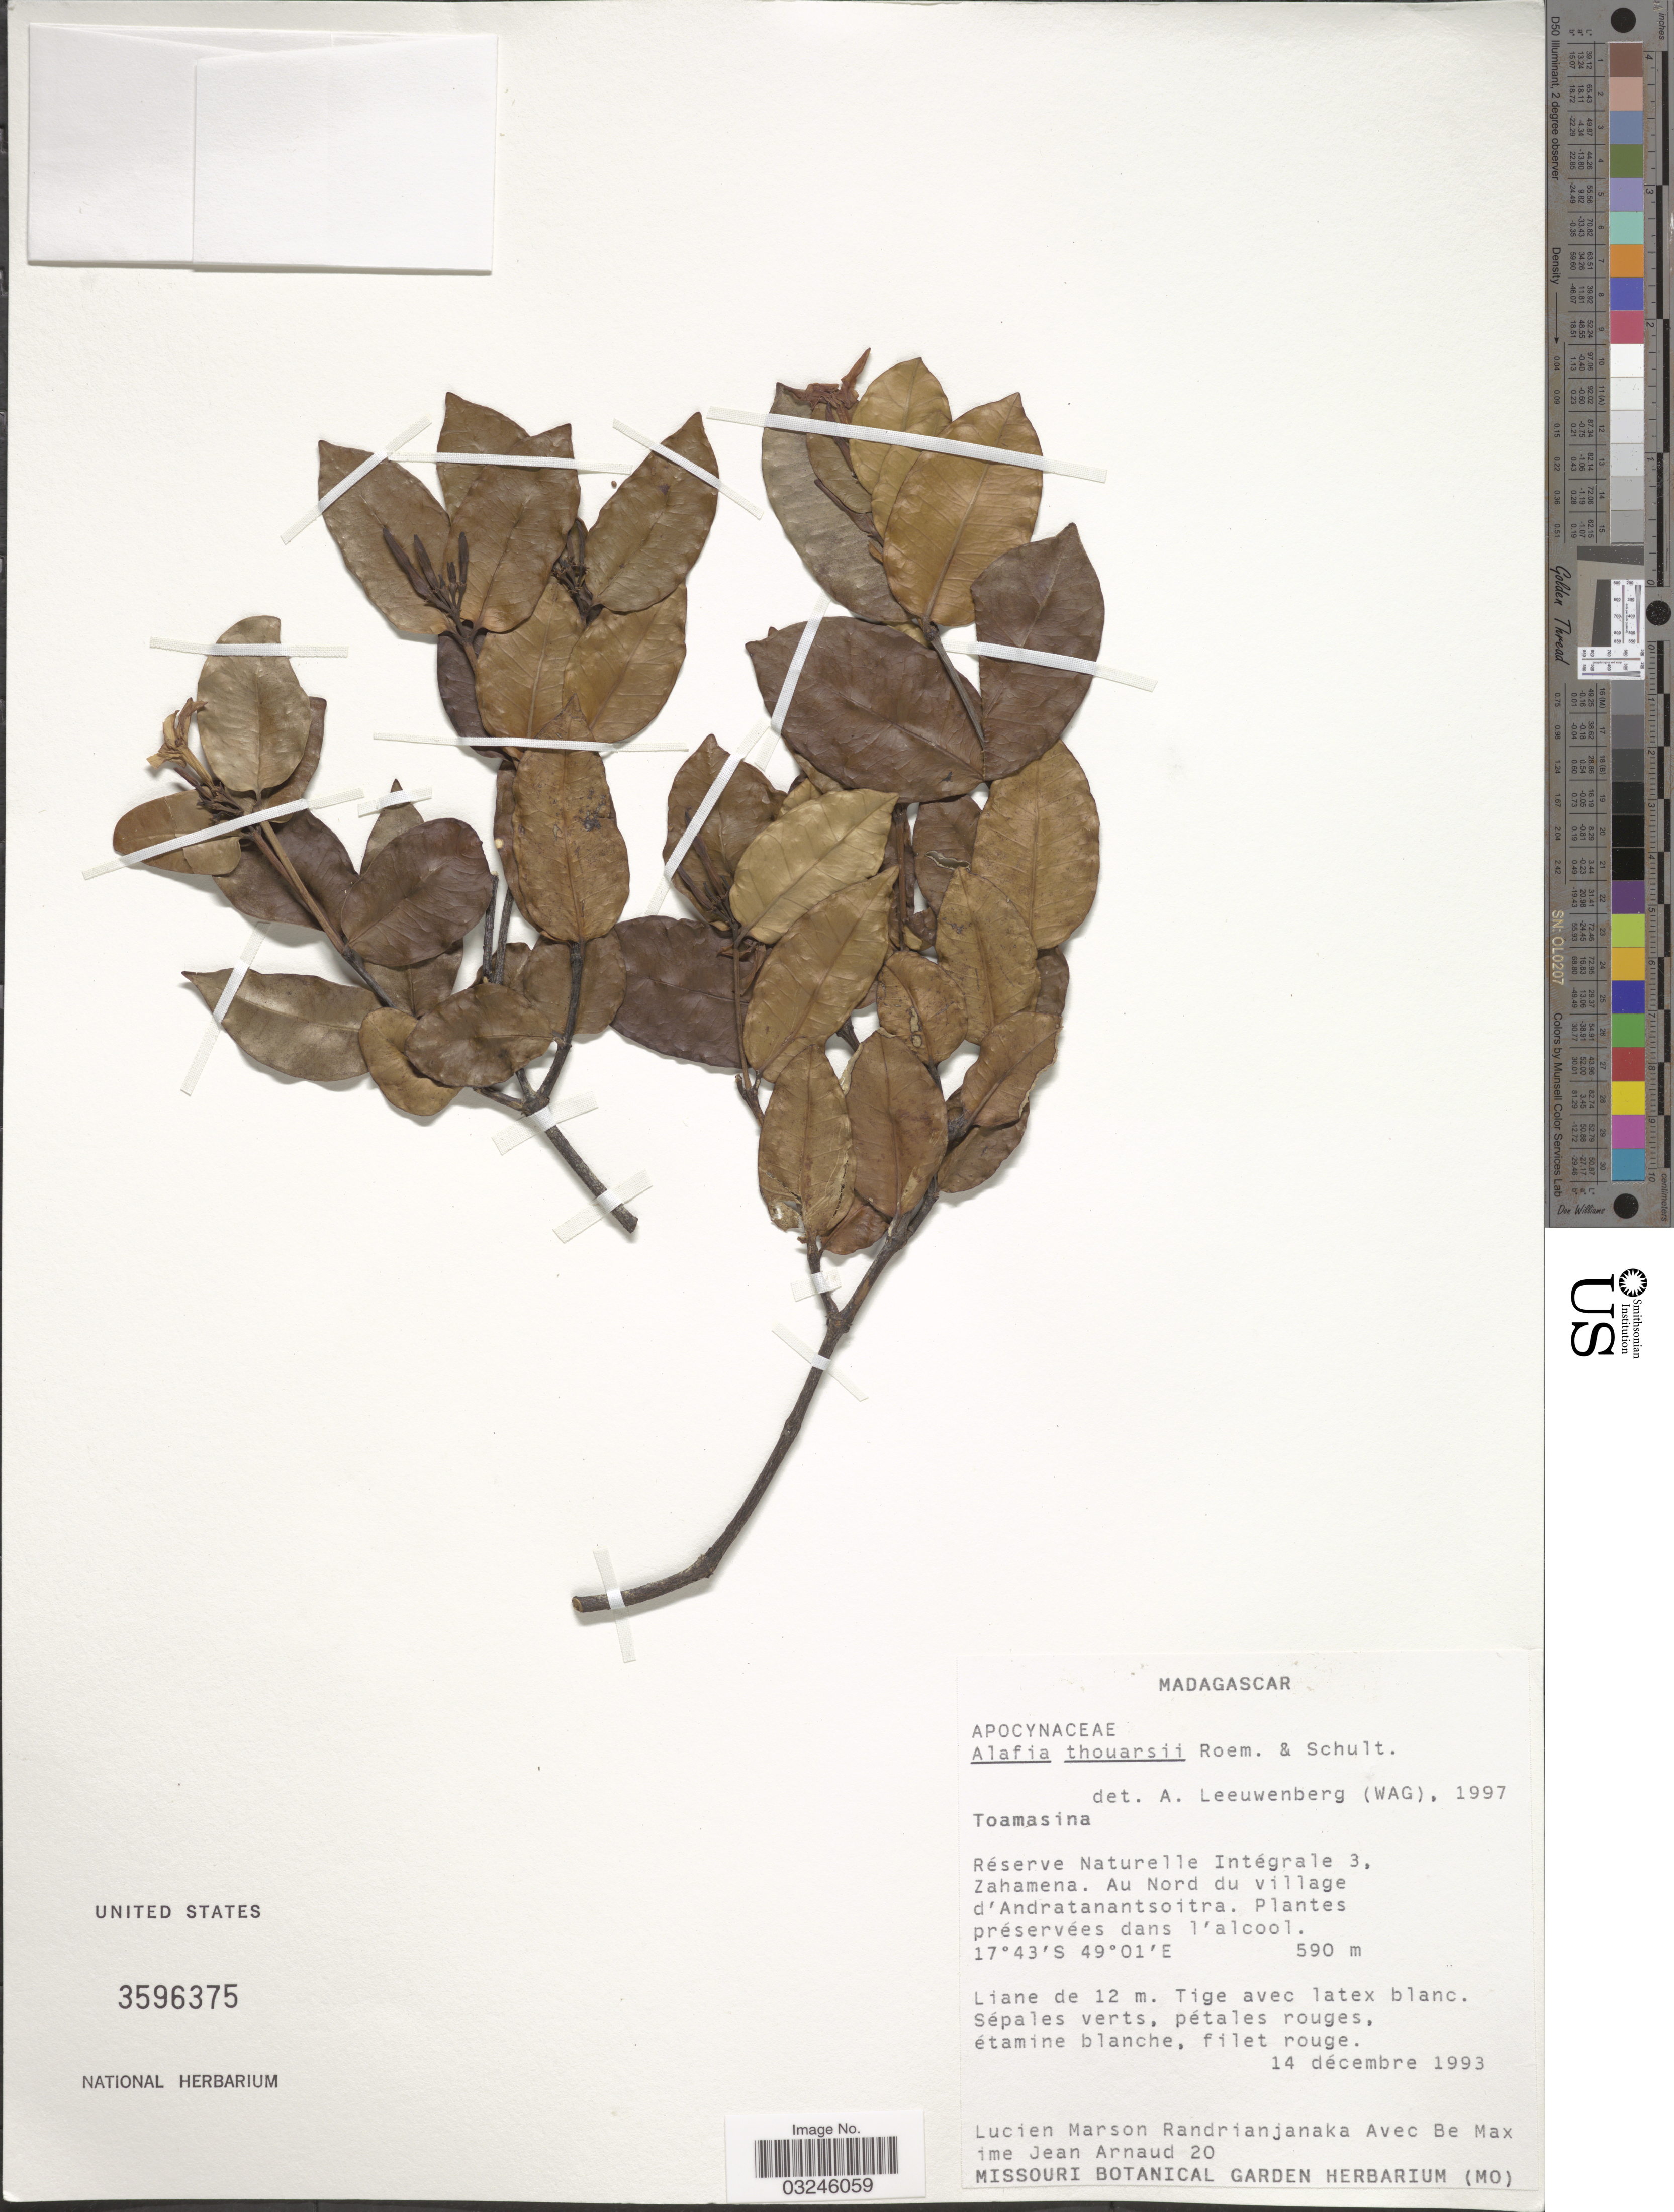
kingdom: Plantae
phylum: Tracheophyta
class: Magnoliopsida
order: Gentianales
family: Apocynaceae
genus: Alafia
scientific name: Alafia thouarsii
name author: Roem. & Schult.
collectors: L. Randrianjanaka & B. Arnaud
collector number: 20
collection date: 1993-12-14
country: Madagascar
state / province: Analanjirofo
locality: Réserve Naturelle Intégrale 3, Zahamena. Au Nord du village d'Andratanantsoitra.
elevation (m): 590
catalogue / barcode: US 3596375